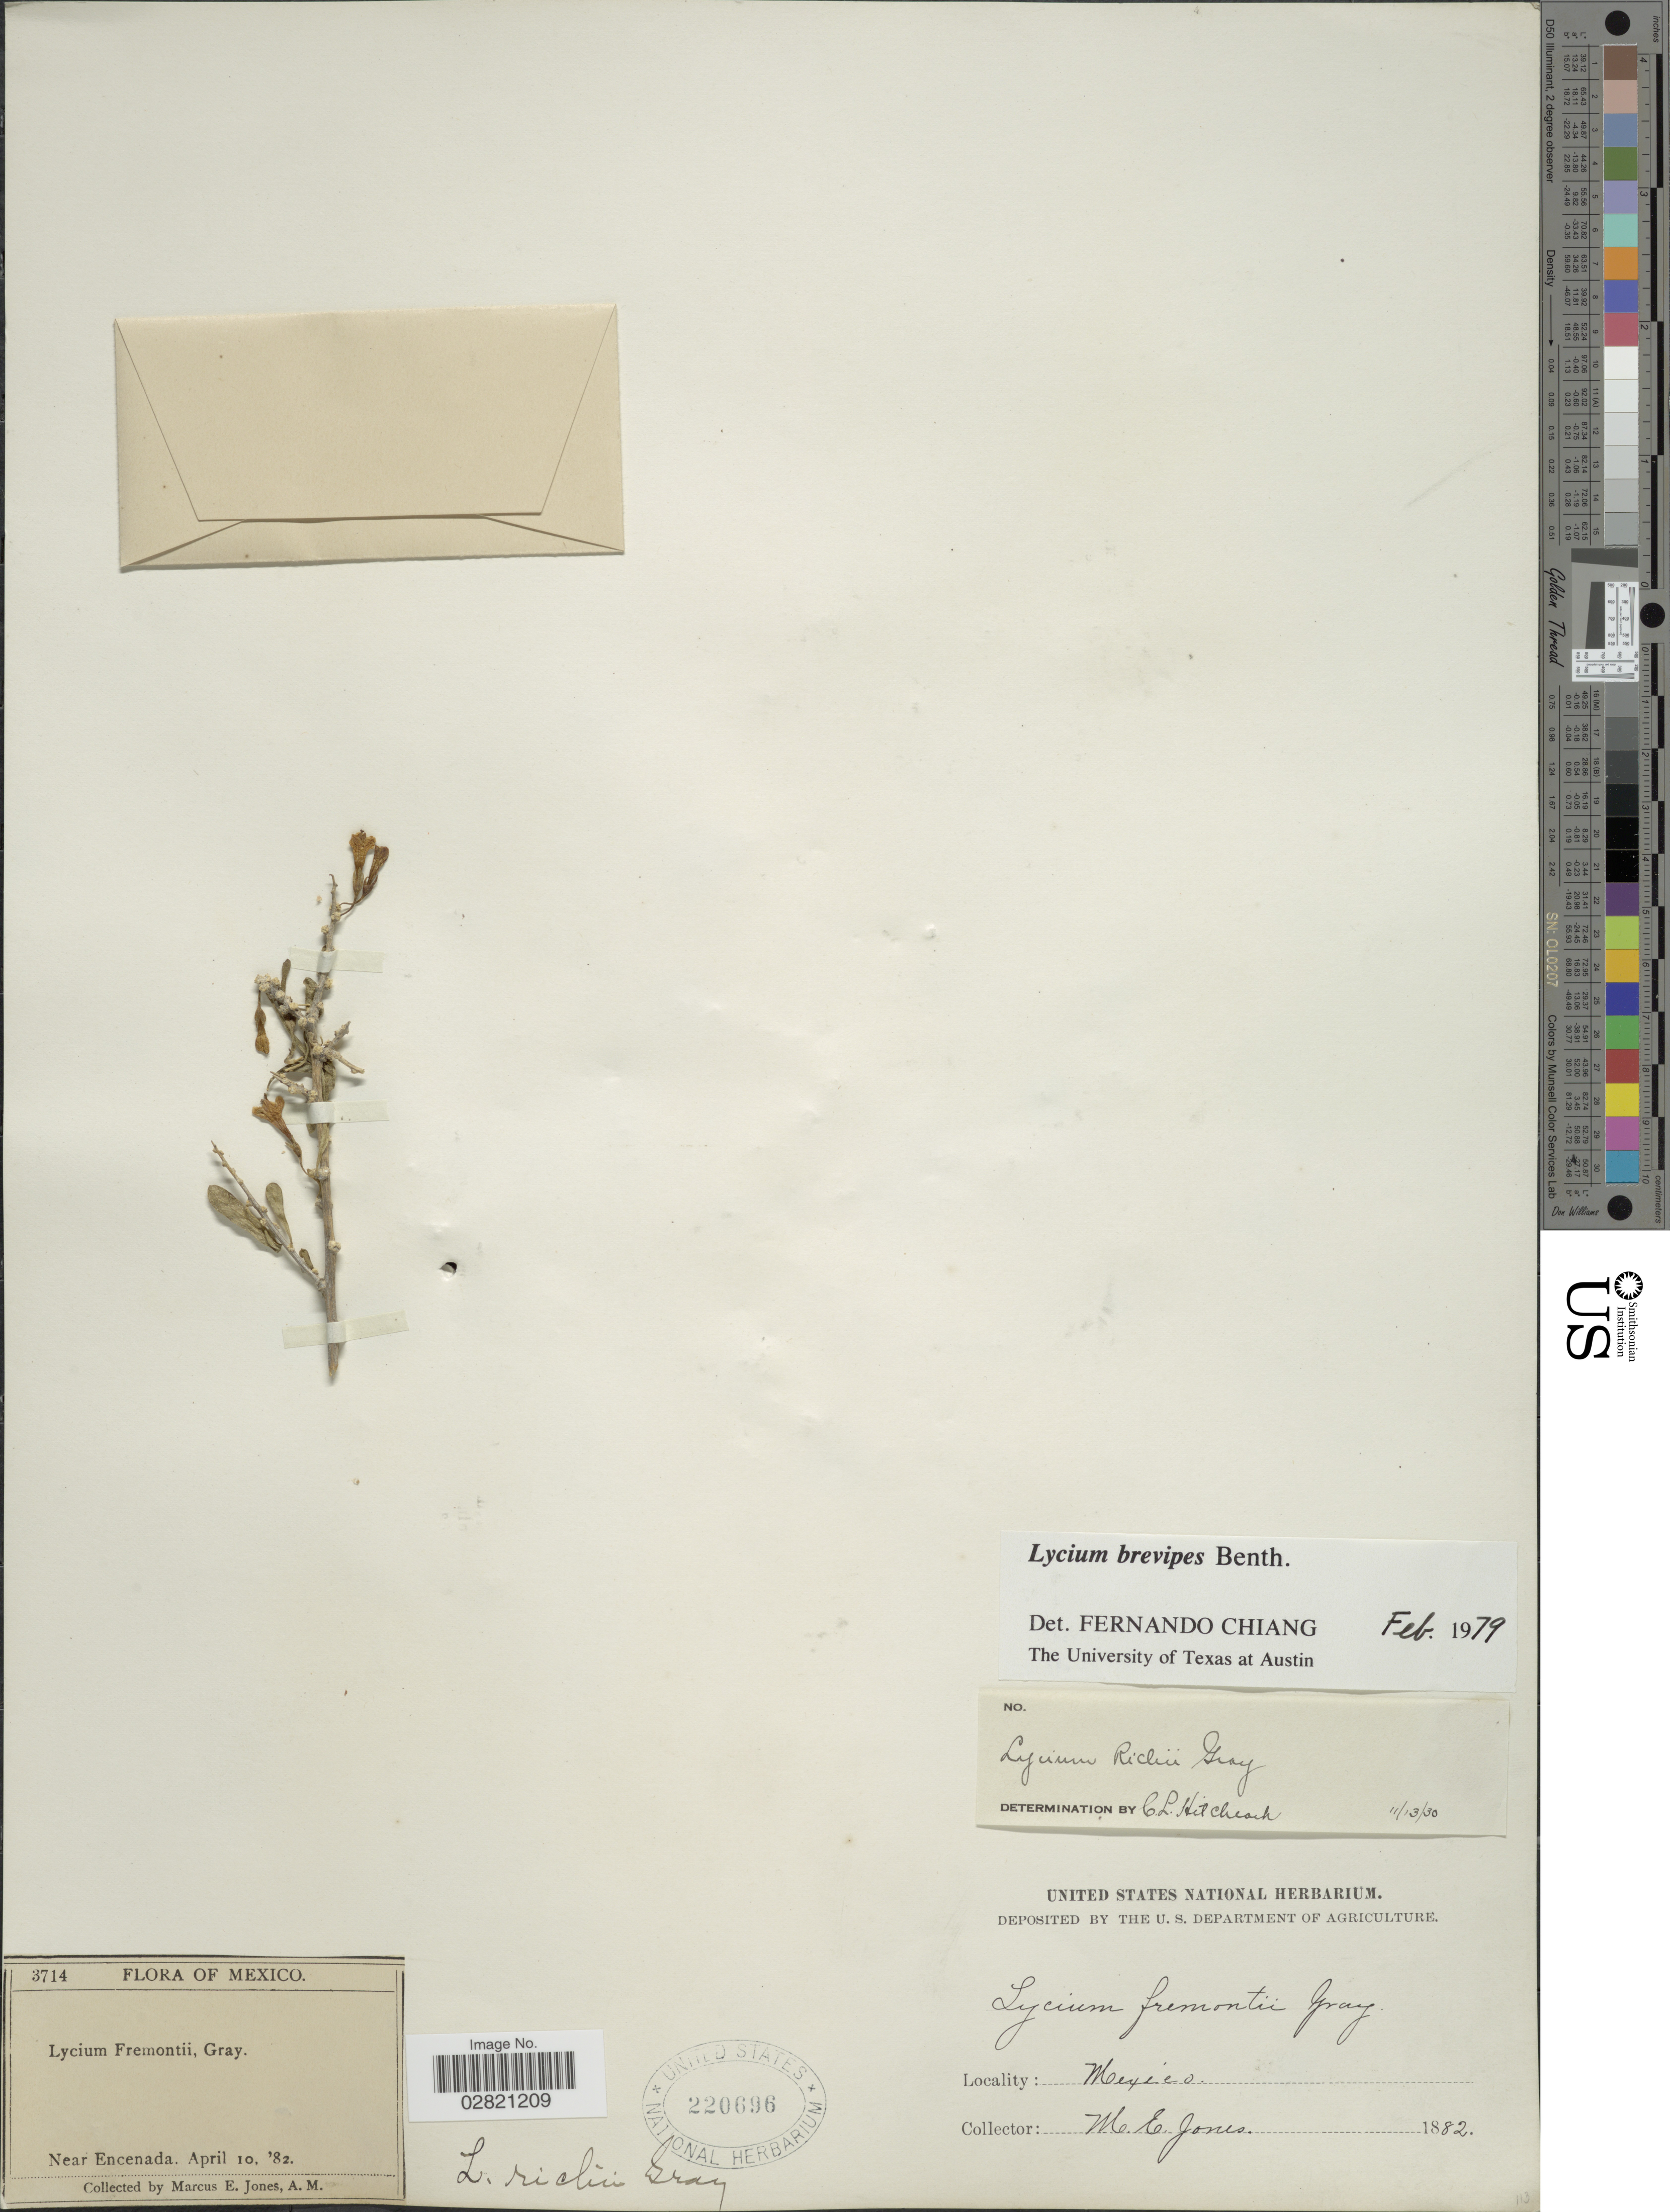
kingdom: Plantae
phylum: Tracheophyta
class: Magnoliopsida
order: Solanales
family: Solanaceae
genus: Lycium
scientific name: Lycium brevipes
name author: Benth.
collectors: M. E. Jones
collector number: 3714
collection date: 1882-04-10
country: Mexico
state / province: Baja California Norte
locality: Near Encenada.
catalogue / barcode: US 220696